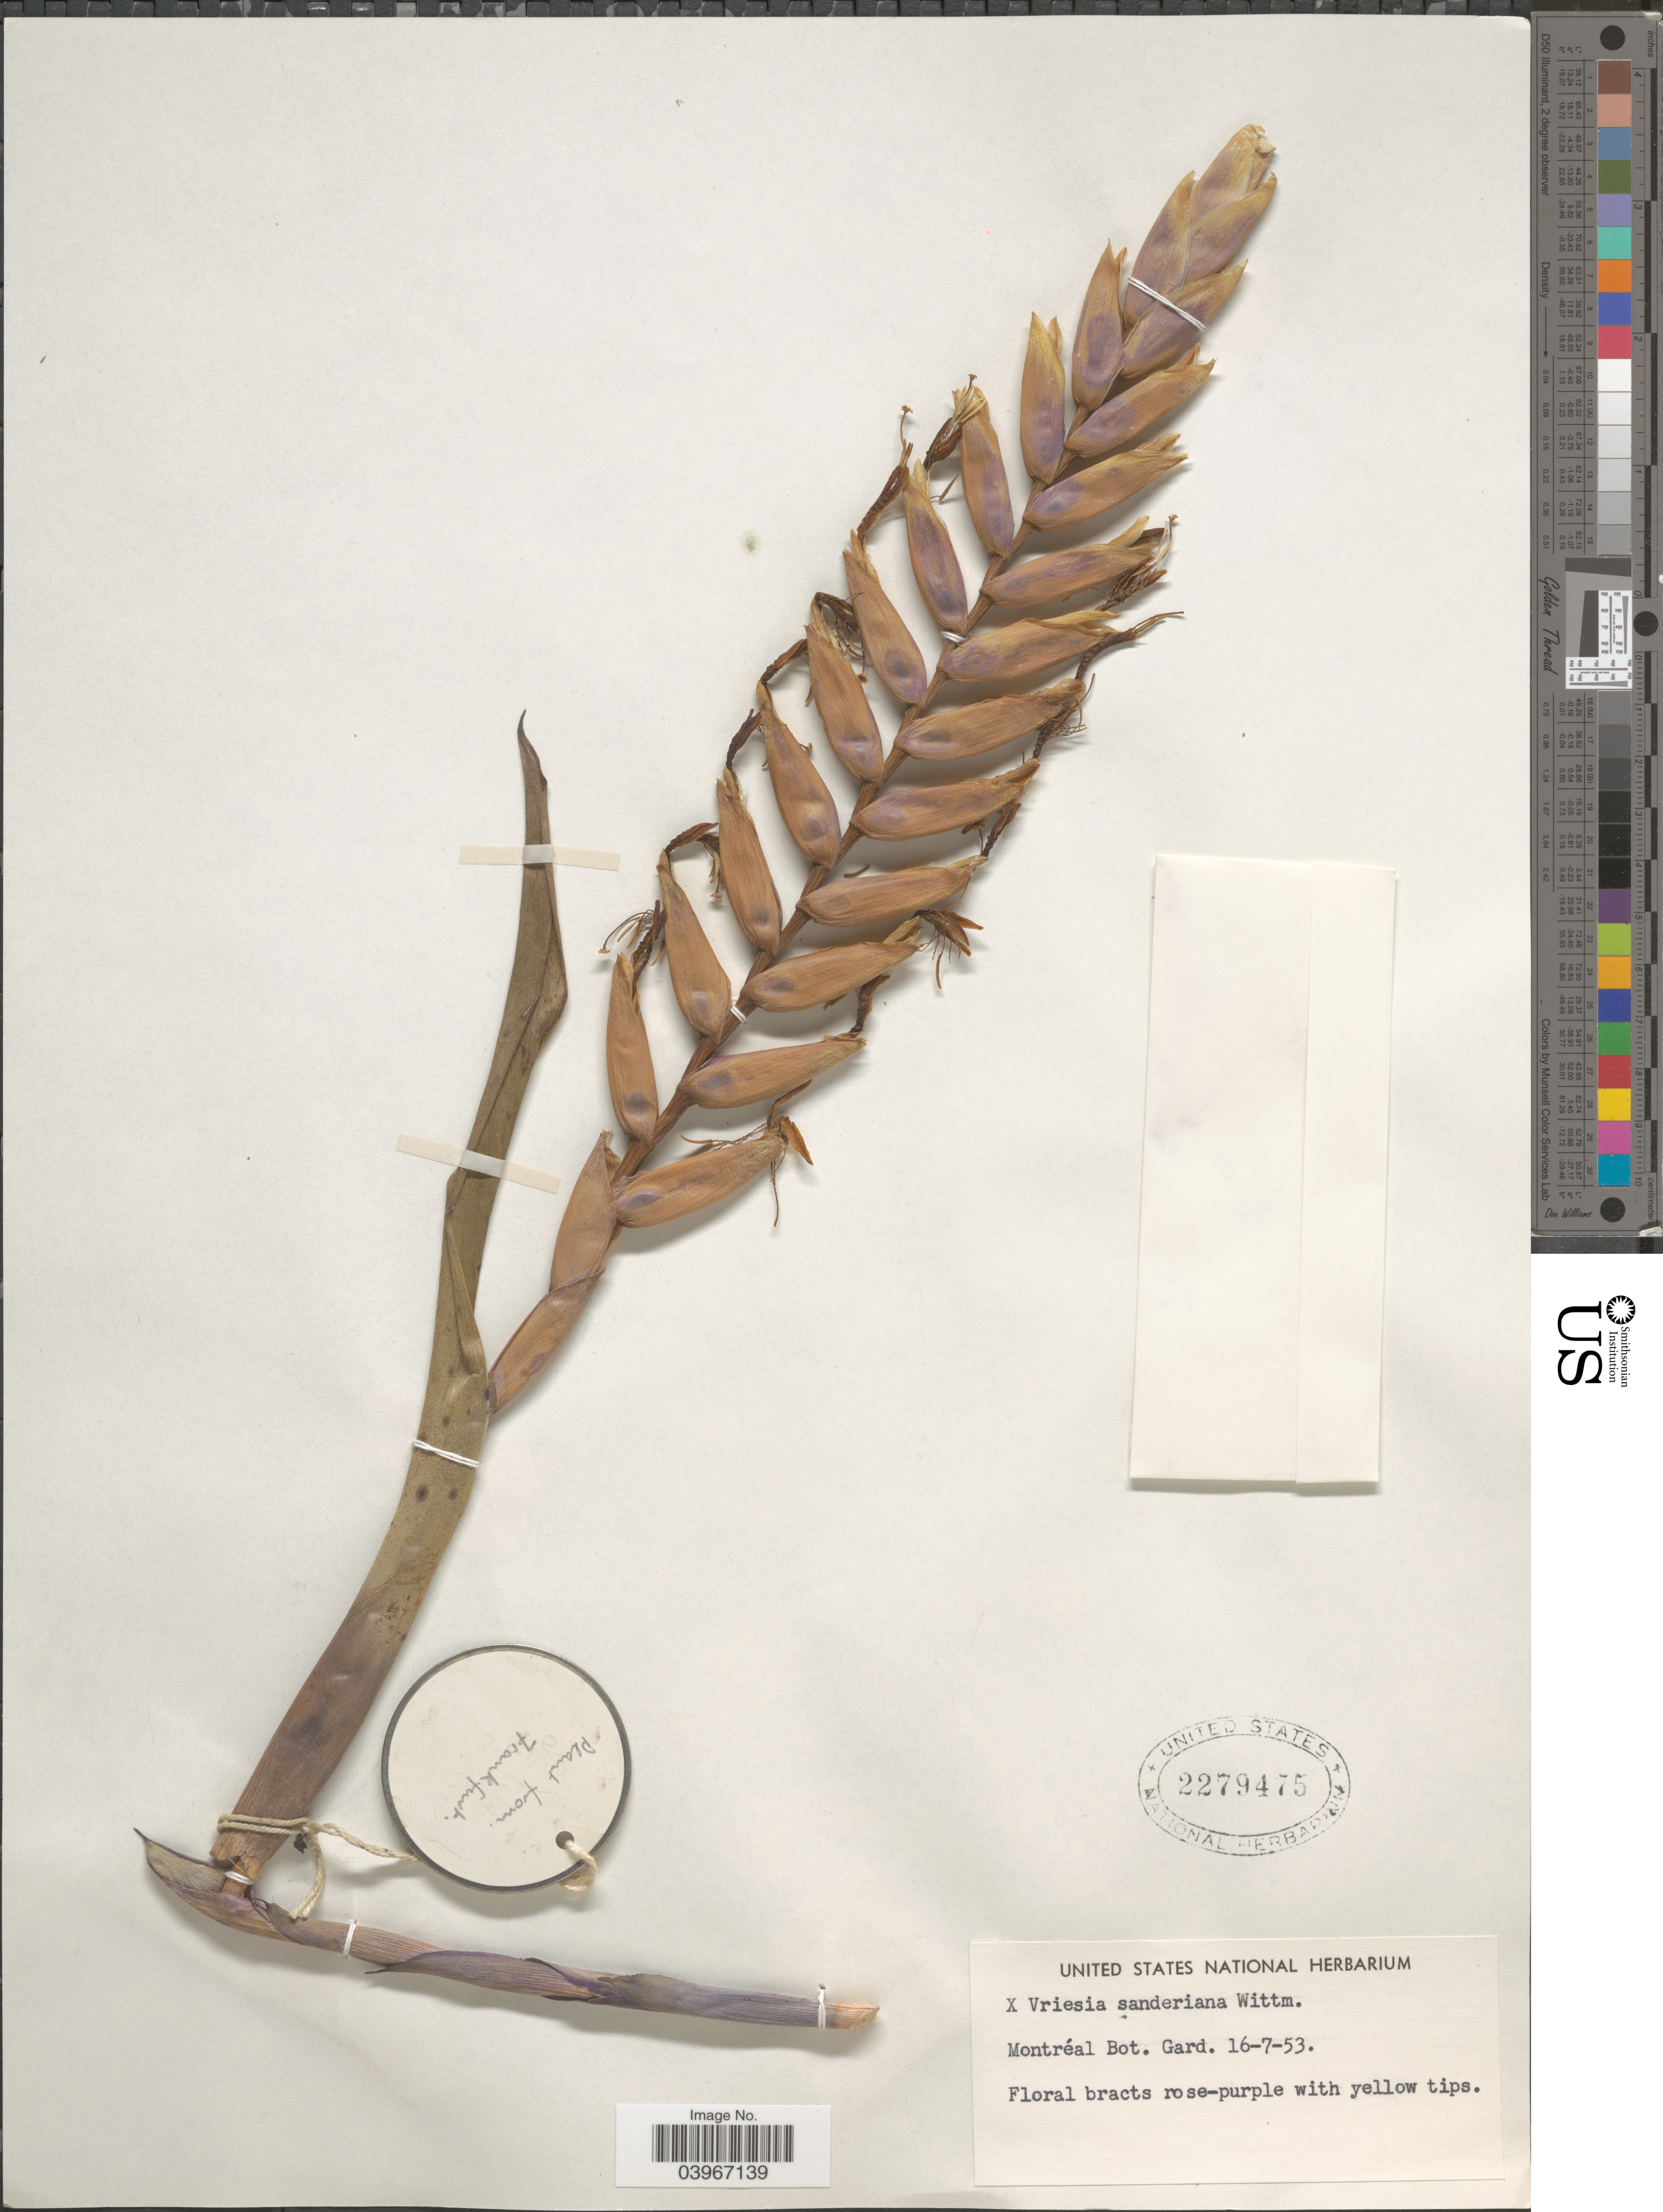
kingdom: Plantae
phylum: Tracheophyta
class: Liliopsida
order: Poales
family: Bromeliaceae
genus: Vriesea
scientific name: Vriesea sanderiana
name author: Auct.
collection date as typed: Transcribed d/m/y: 16/7/53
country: Canada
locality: Montréal Bot. Garden.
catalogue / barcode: US 2279475